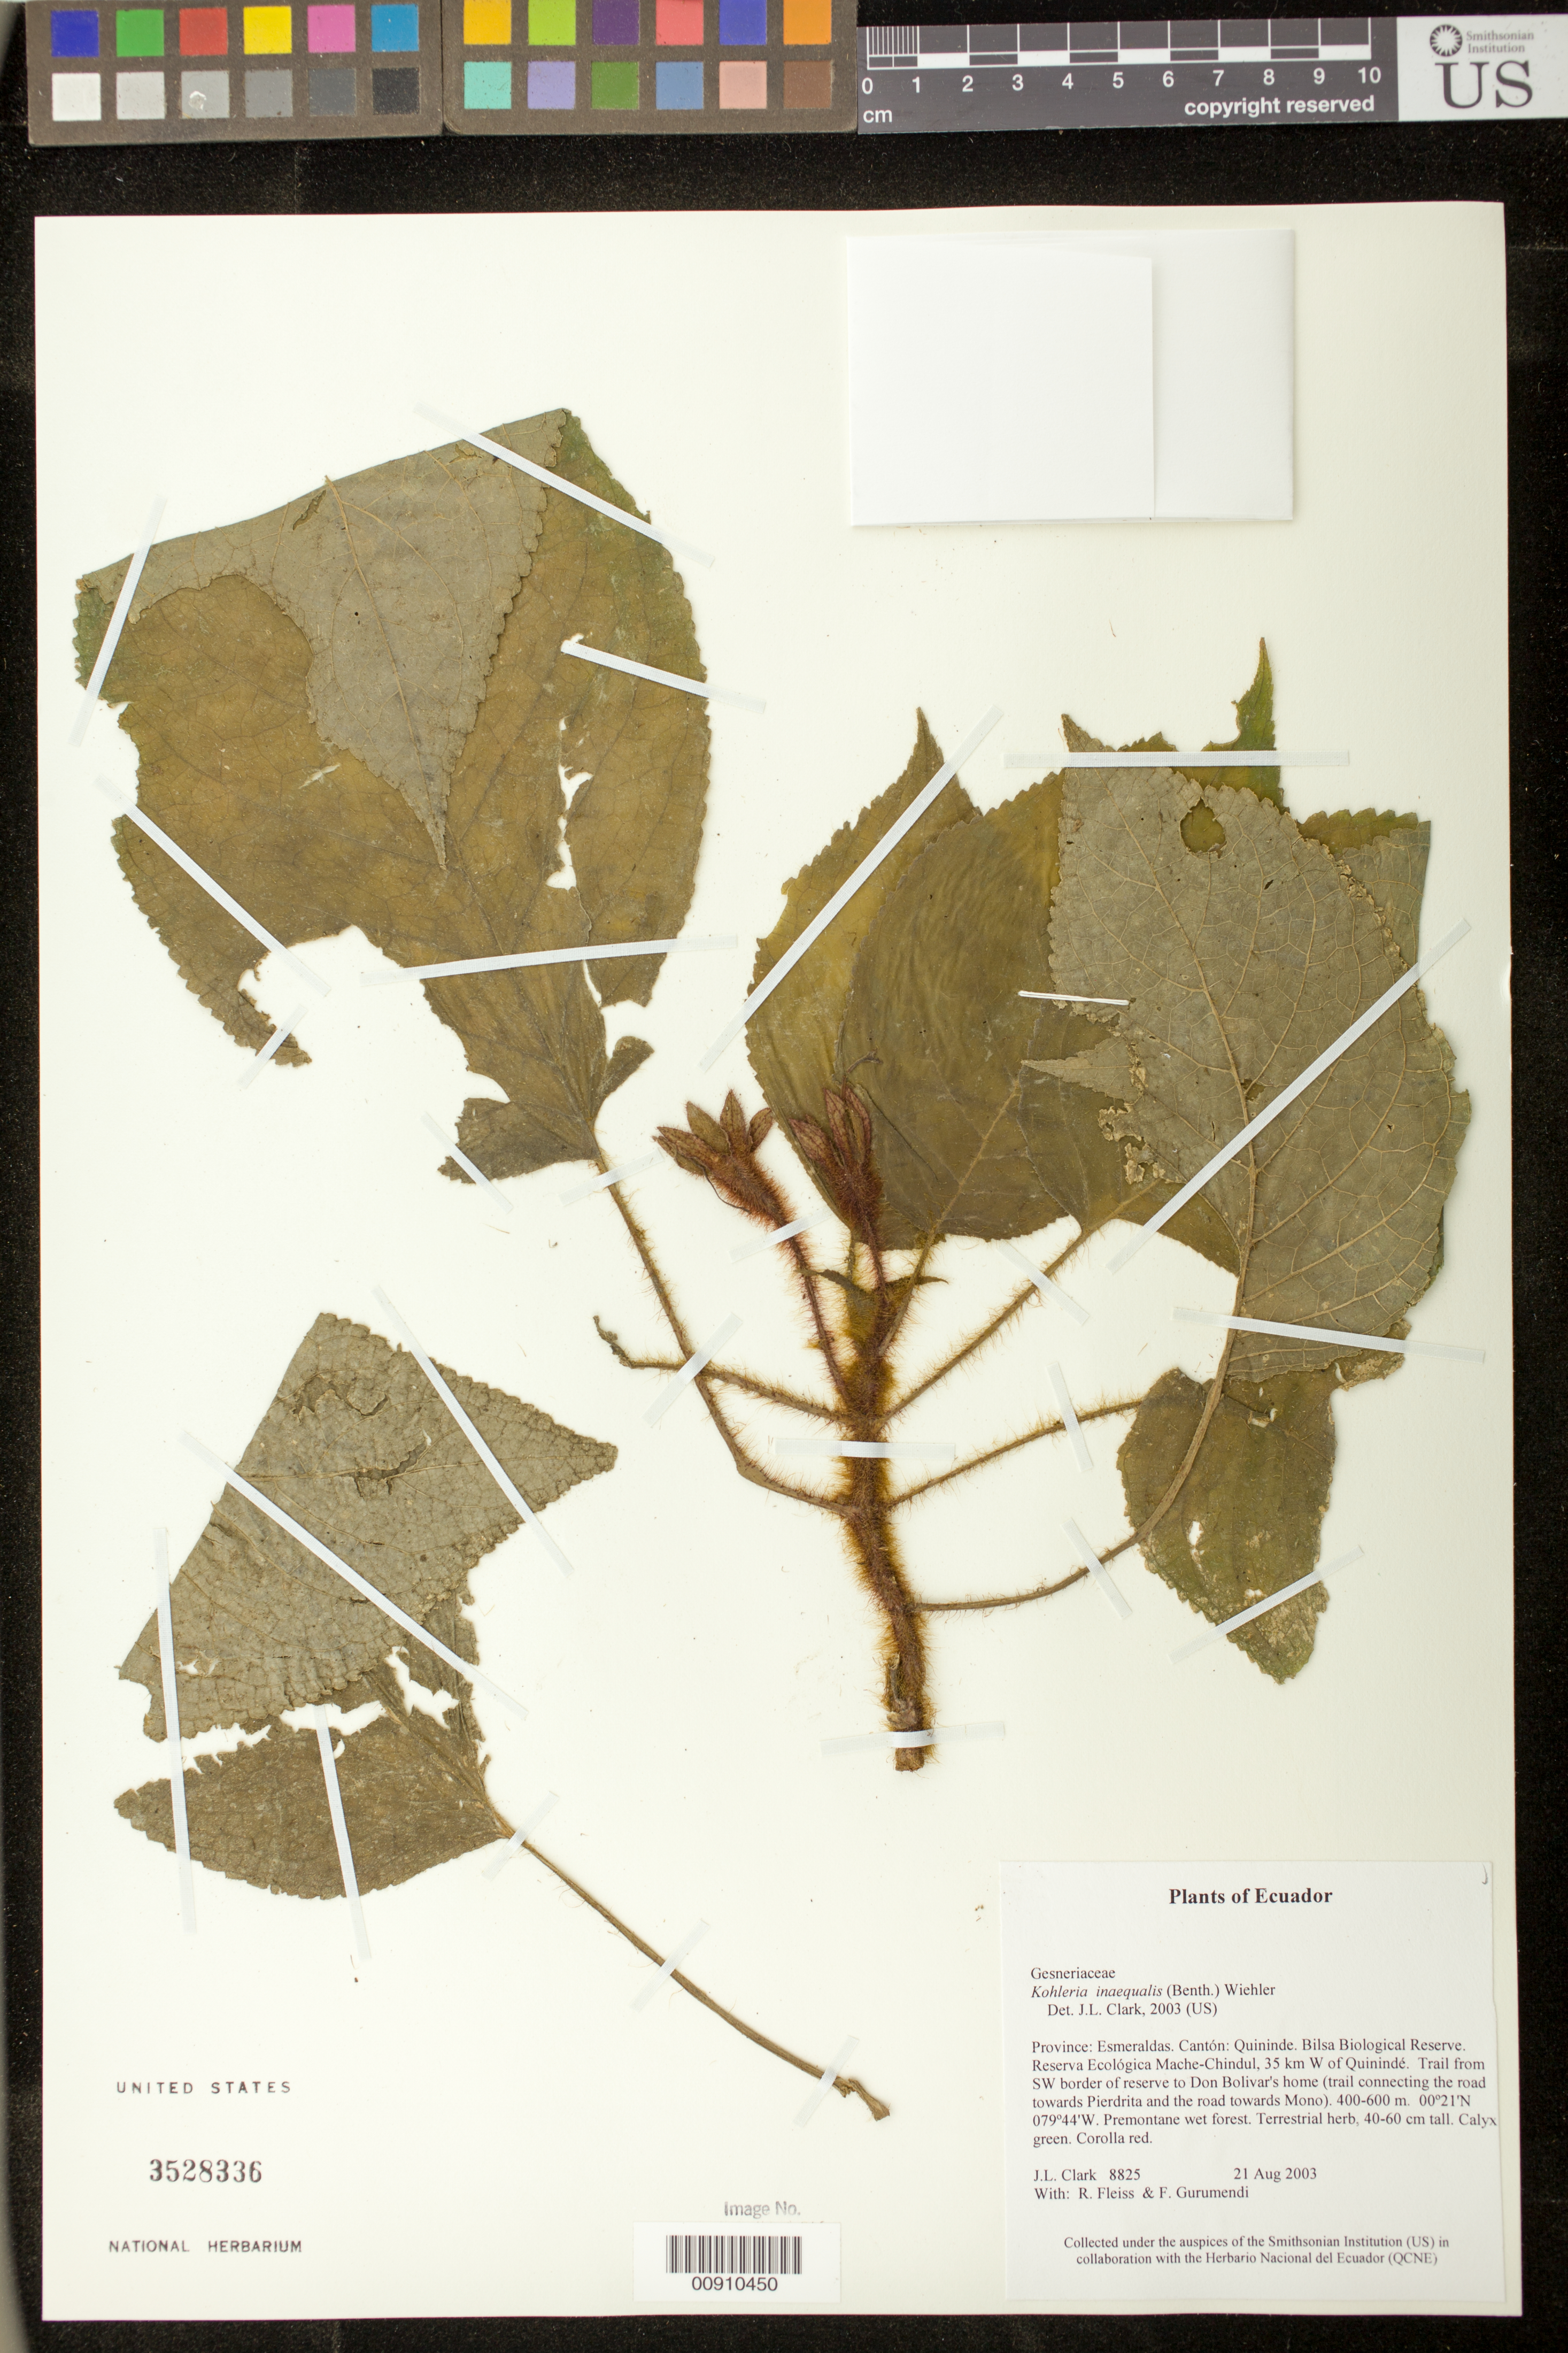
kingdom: Plantae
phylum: Tracheophyta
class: Magnoliopsida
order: Lamiales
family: Gesneriaceae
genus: Kohleria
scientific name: Kohleria inaequalis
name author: (Benth.) Wiehler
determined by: Clark, J. L., (SEL), The Marie Selby Botanical Garden (UNITED STATES)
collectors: J. L. Clark, R. Fleiss & F. Gurumendí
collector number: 8825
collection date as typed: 21 Aug 2003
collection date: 2003-08-21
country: Ecuador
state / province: Esmeraldas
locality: Quininde. Bilsa Biological Reserve. Reserva Ecológica Mache-Chindul, 35 km W of Quinindé. Trail from SW border of reserve to Don Bolivar's home (trail connecting the road towards Pierdrita and the road towards Mono).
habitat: Premontane wet forest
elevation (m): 400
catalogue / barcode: US 3528336